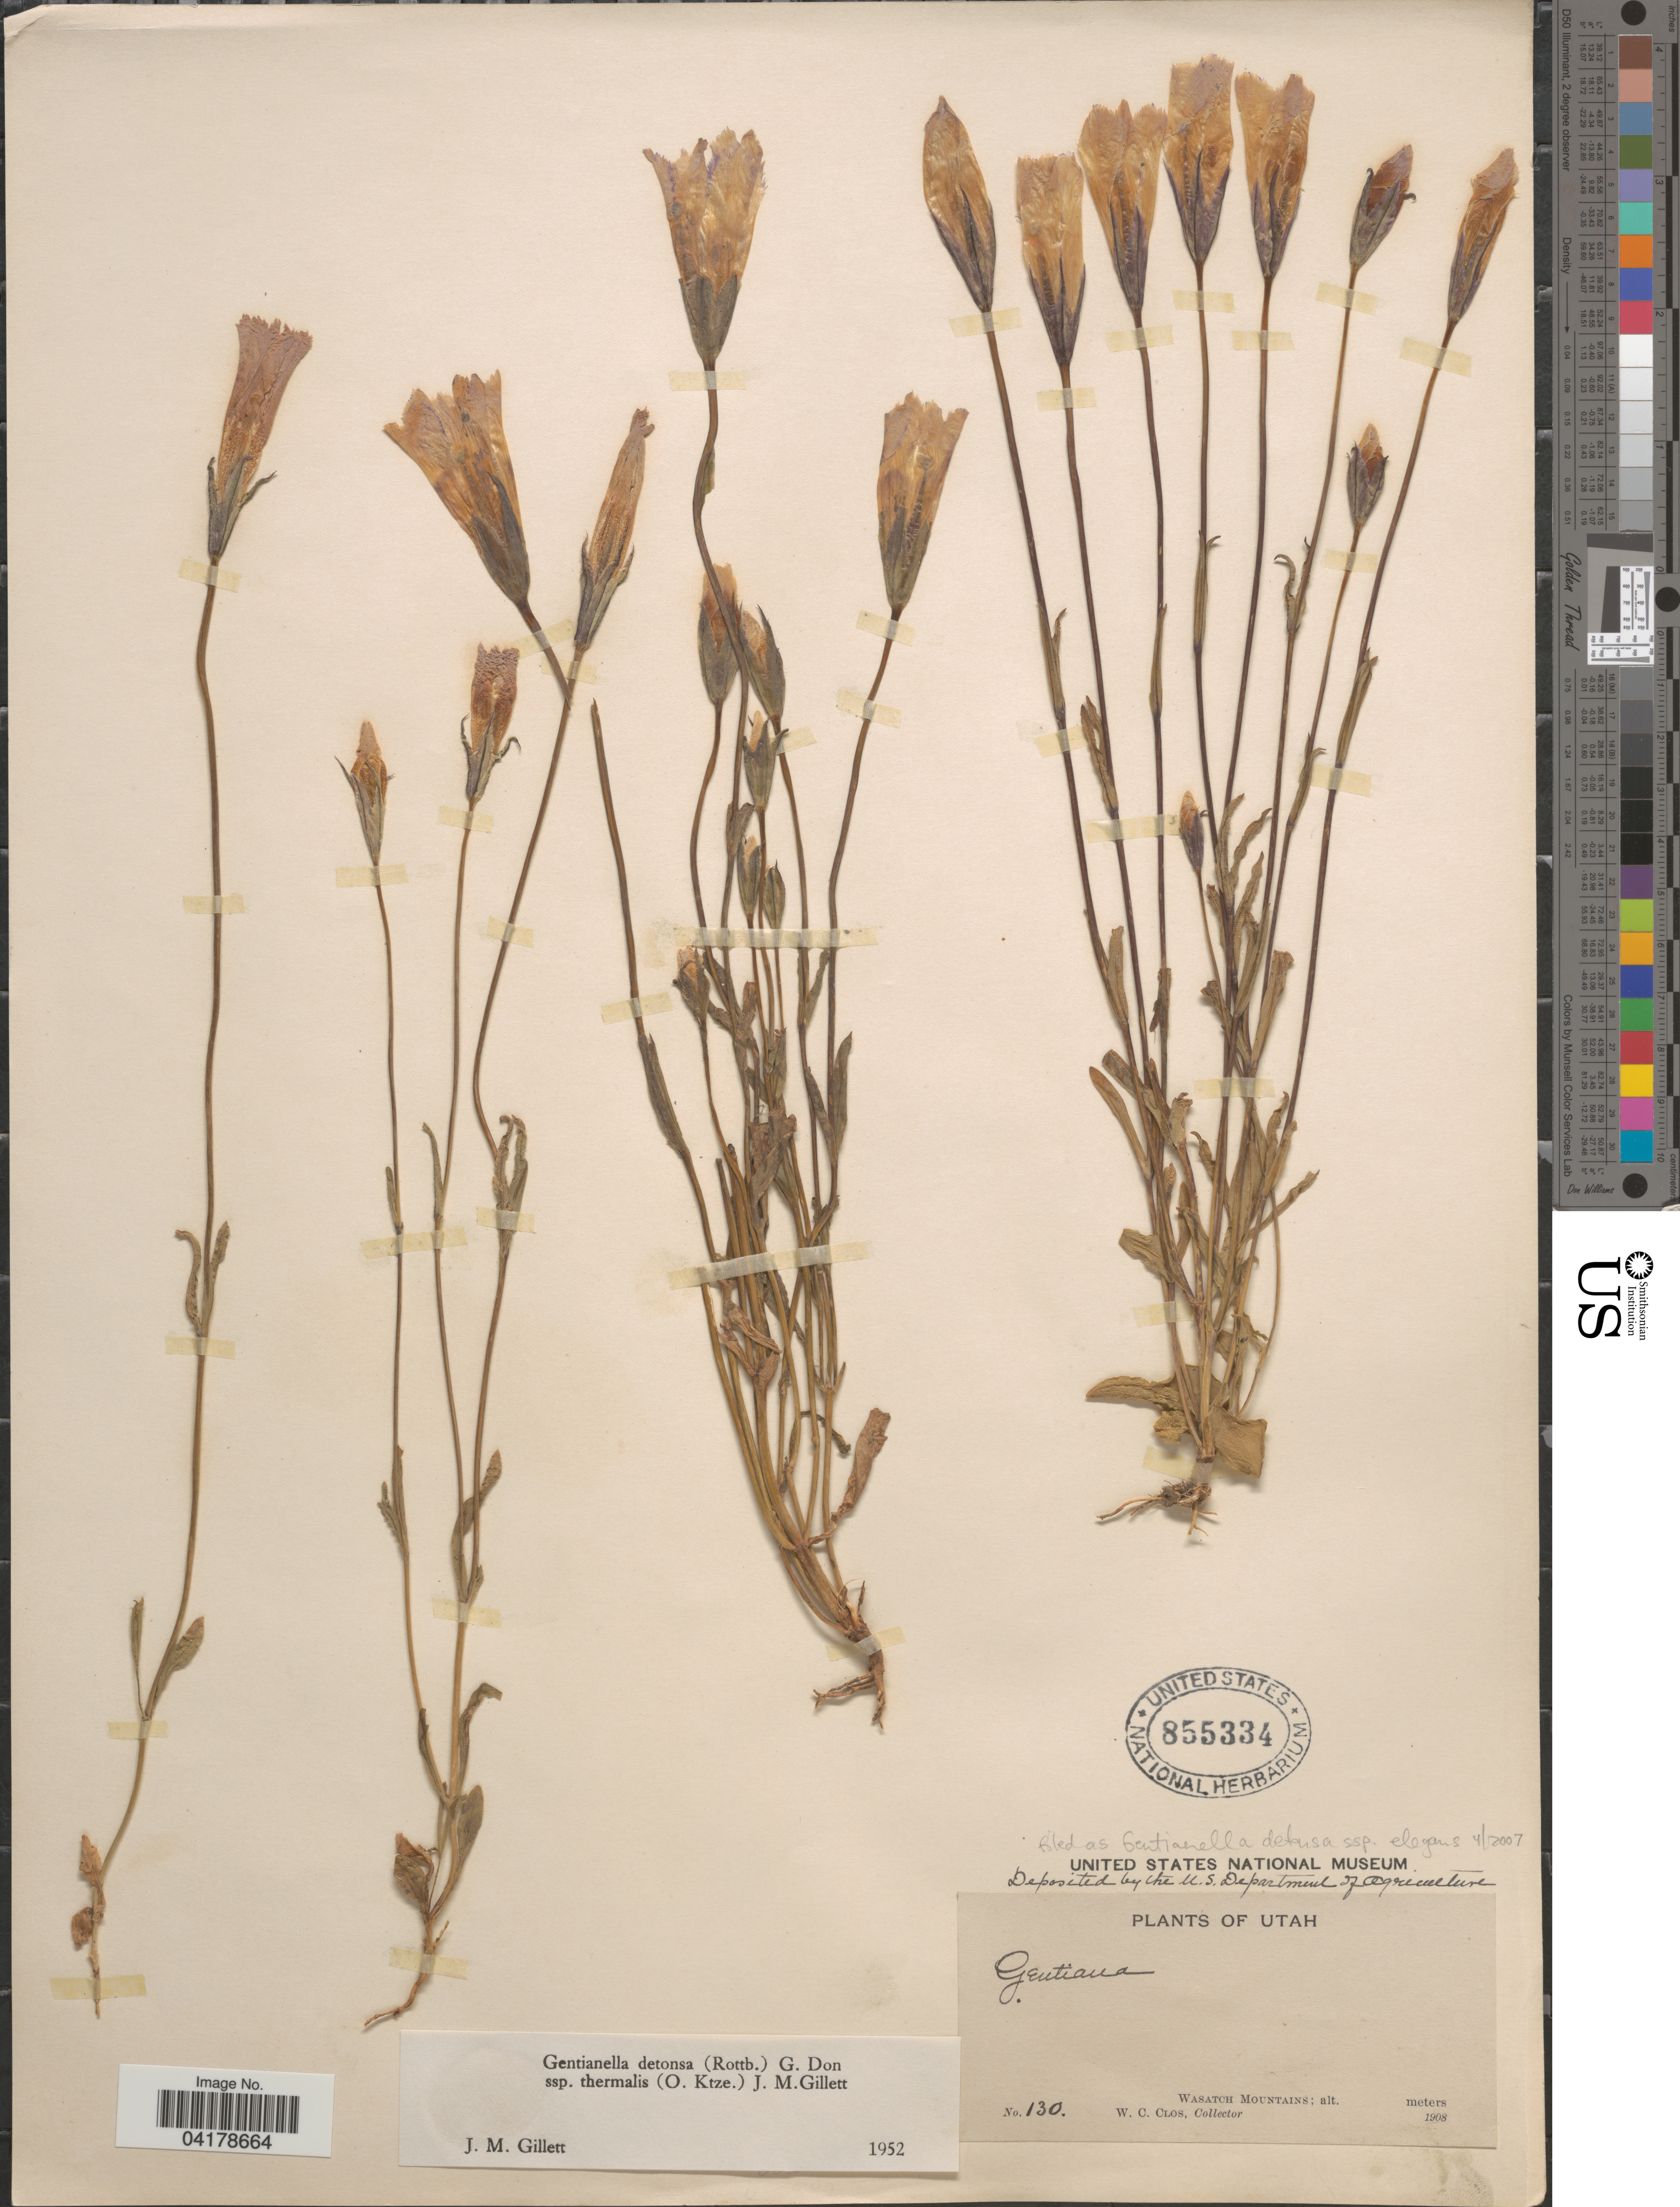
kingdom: Plantae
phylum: Tracheophyta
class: Magnoliopsida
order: Gentianales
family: Gentianaceae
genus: Gentianella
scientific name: Gentianella detonsa subsp. thermalis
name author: (Kuntze) J.M. Gillett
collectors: W. C. Clos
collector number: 130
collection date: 1908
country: United States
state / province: Utah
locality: Wasatch Mountains.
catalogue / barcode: US 855334